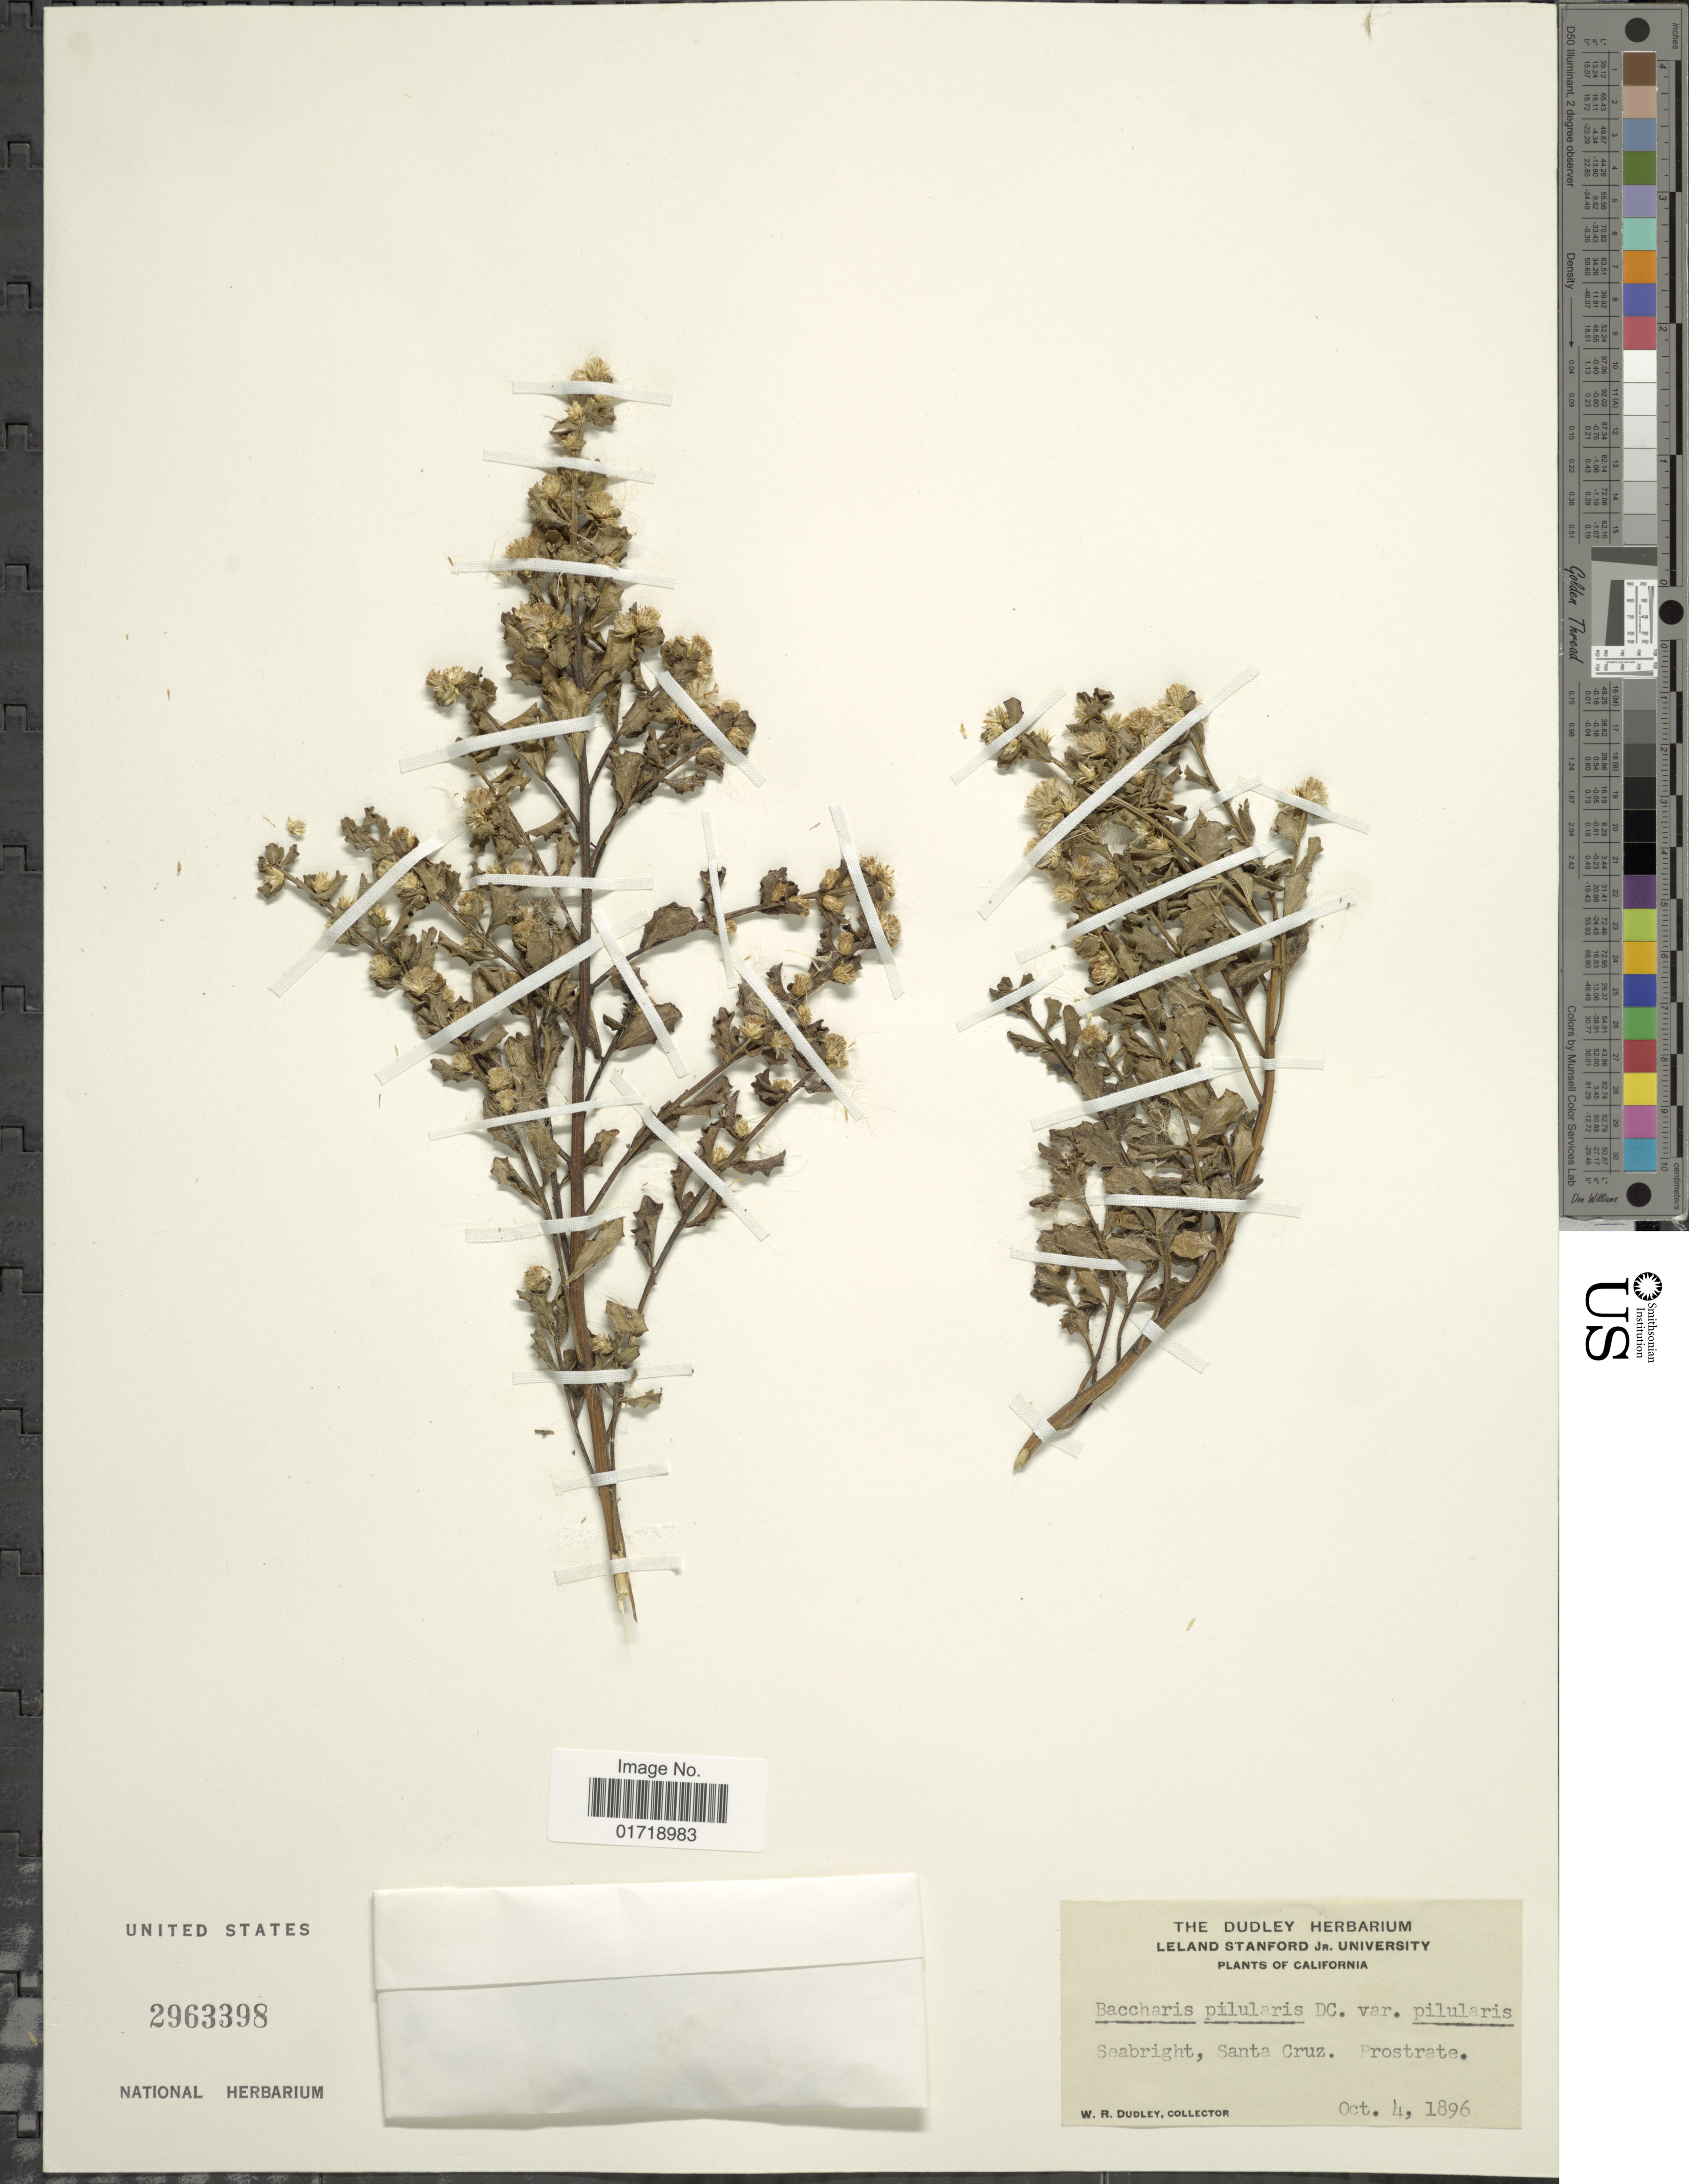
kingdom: Plantae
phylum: Tracheophyta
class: Magnoliopsida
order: Asterales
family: Asteraceae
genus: Baccharis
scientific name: Baccharis pilularis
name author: DC.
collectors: W. Dudley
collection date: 1896-10-04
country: United States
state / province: California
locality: Seabright, Santa Cruz, Prostrate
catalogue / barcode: US 2963398